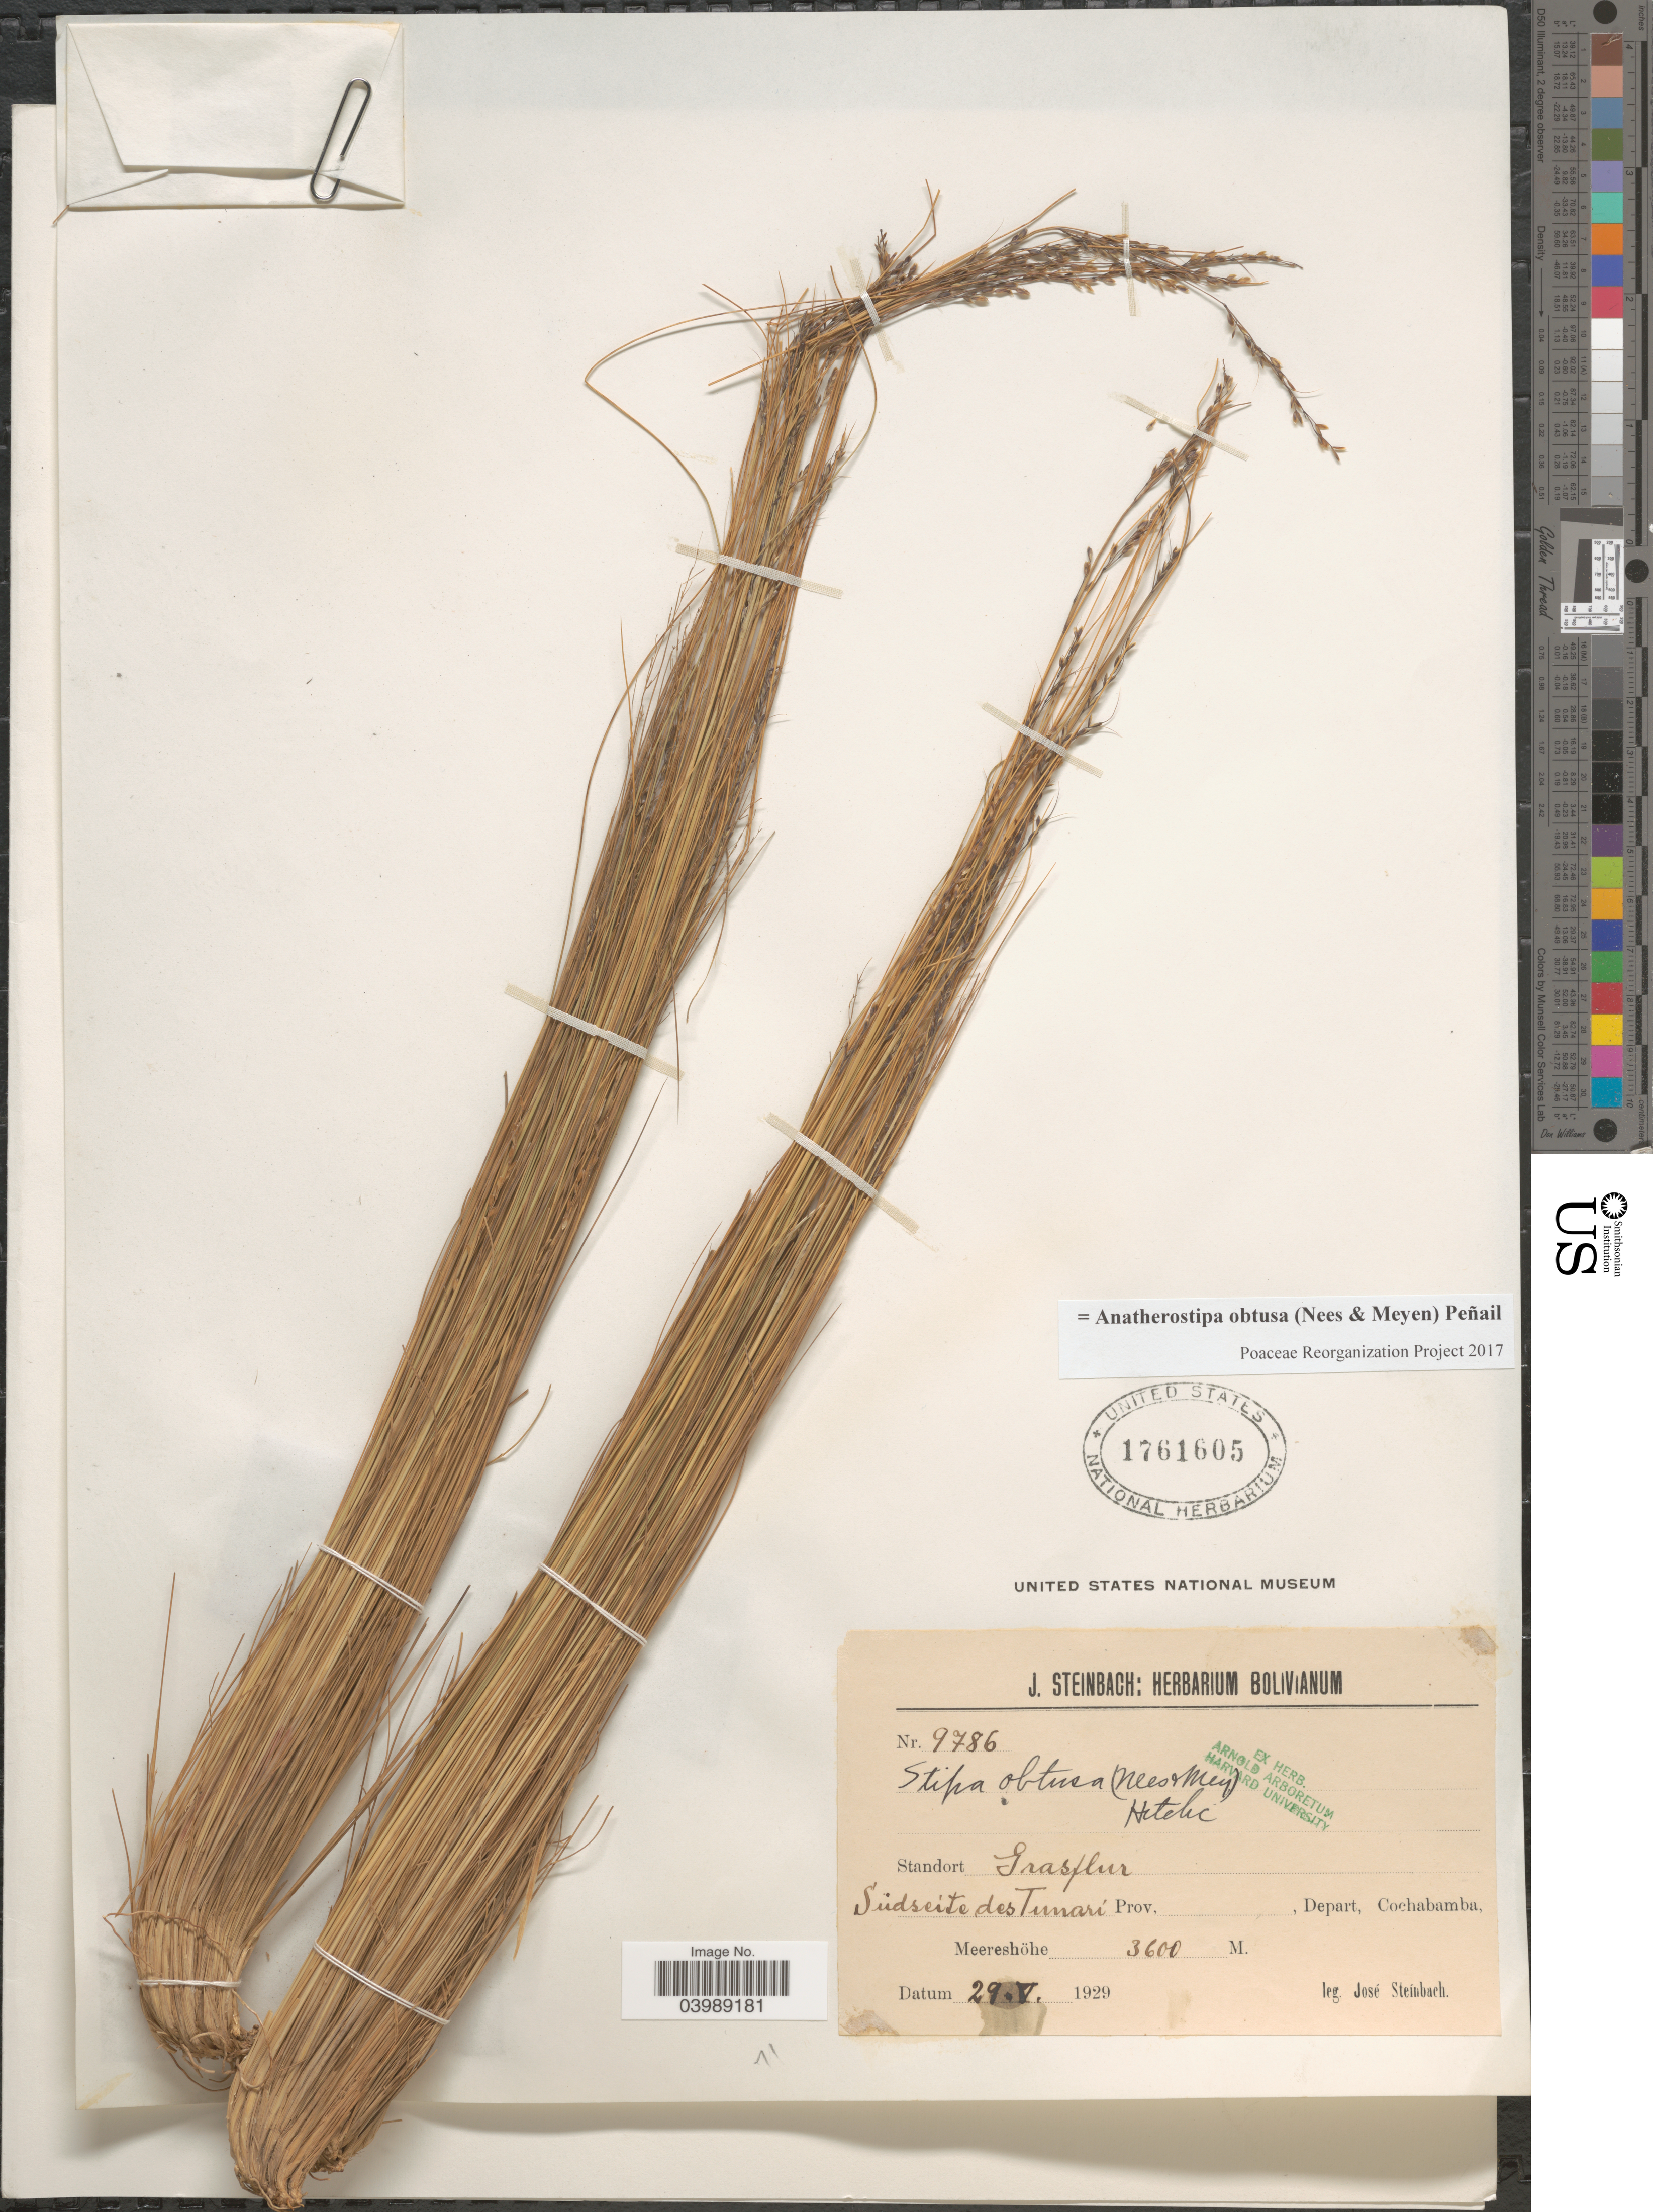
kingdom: Plantae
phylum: Tracheophyta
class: Liliopsida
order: Poales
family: Poaceae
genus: Anatherostipa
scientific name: Anatherostipa obtusa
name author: (Nees & Meyen) Peñailillo B.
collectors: J. Steinbach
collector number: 9786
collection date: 1829-05-29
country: Bolivia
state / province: Cochabamba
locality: Grasflur. Südseite des Tunari. Depart, Cochabamba.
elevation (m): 3600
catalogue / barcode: US 1761605